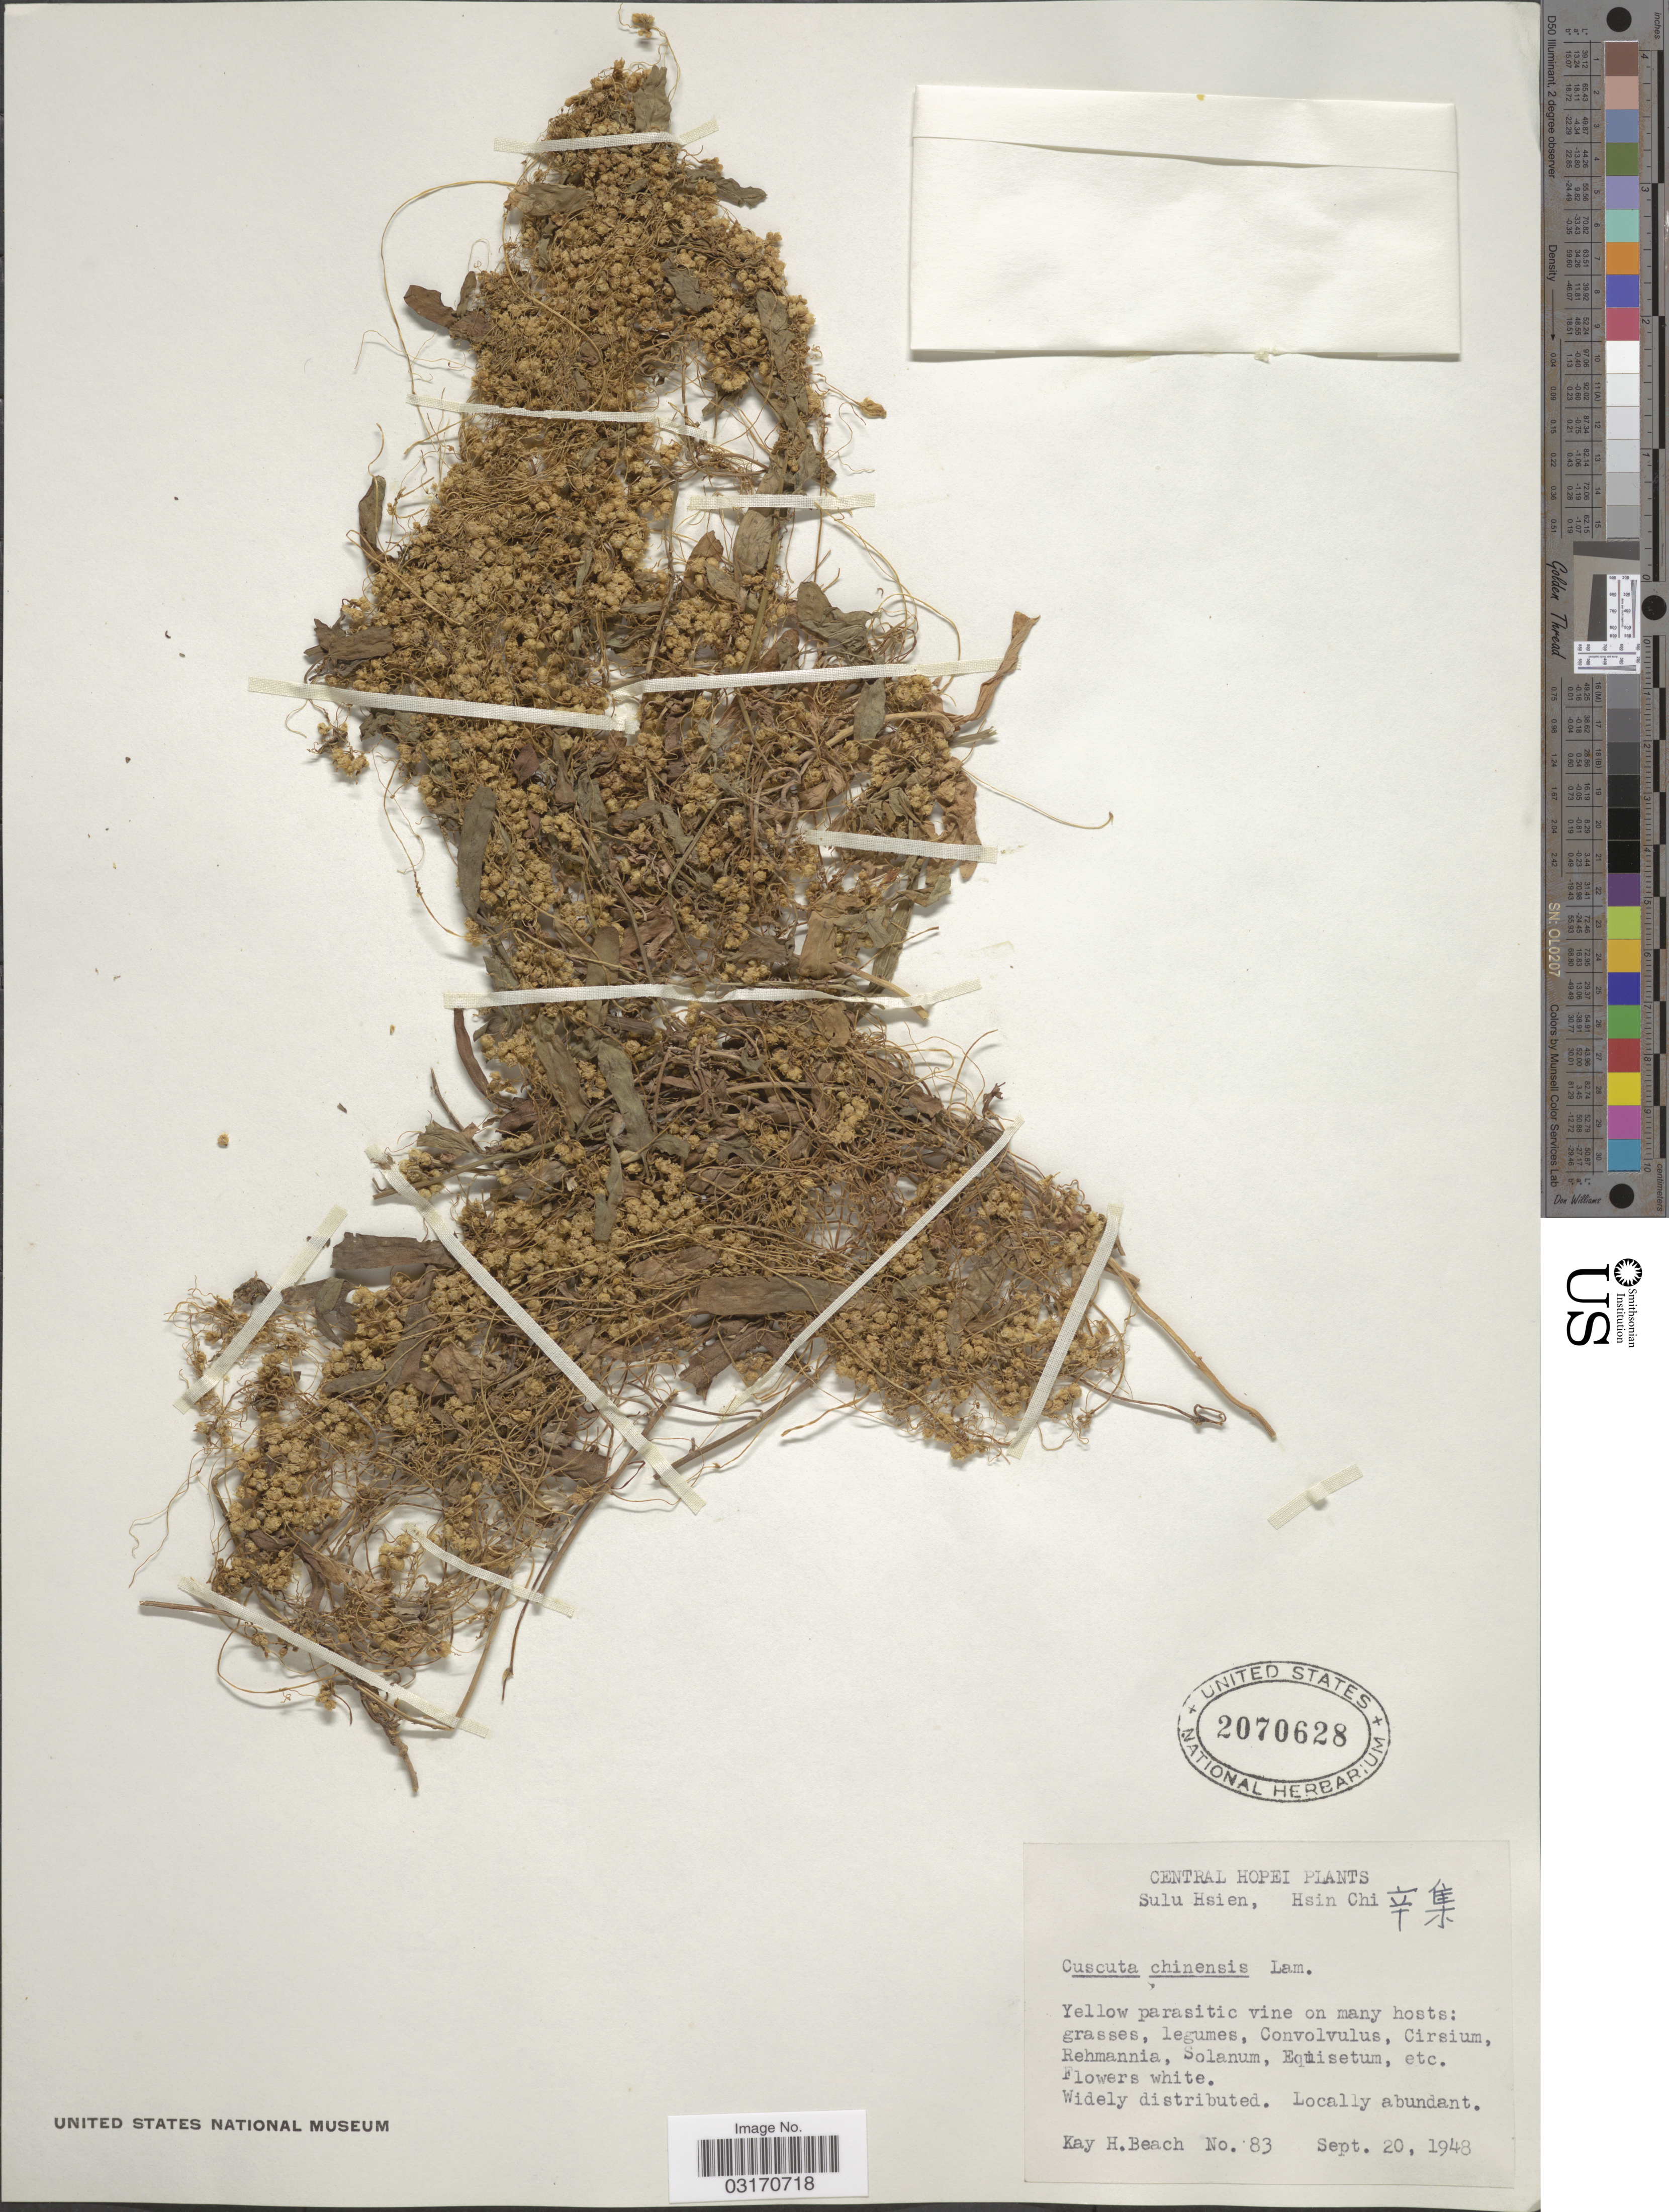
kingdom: Plantae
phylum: Tracheophyta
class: Magnoliopsida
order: Solanales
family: Convolvulaceae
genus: Cuscuta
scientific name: Cuscuta chinensis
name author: Lam.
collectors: K. H. Beach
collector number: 83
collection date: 1948-09-20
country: China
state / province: Hebei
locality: Central Hopei. Sulu Hsien, Hsin Chi.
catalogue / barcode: US 2070628